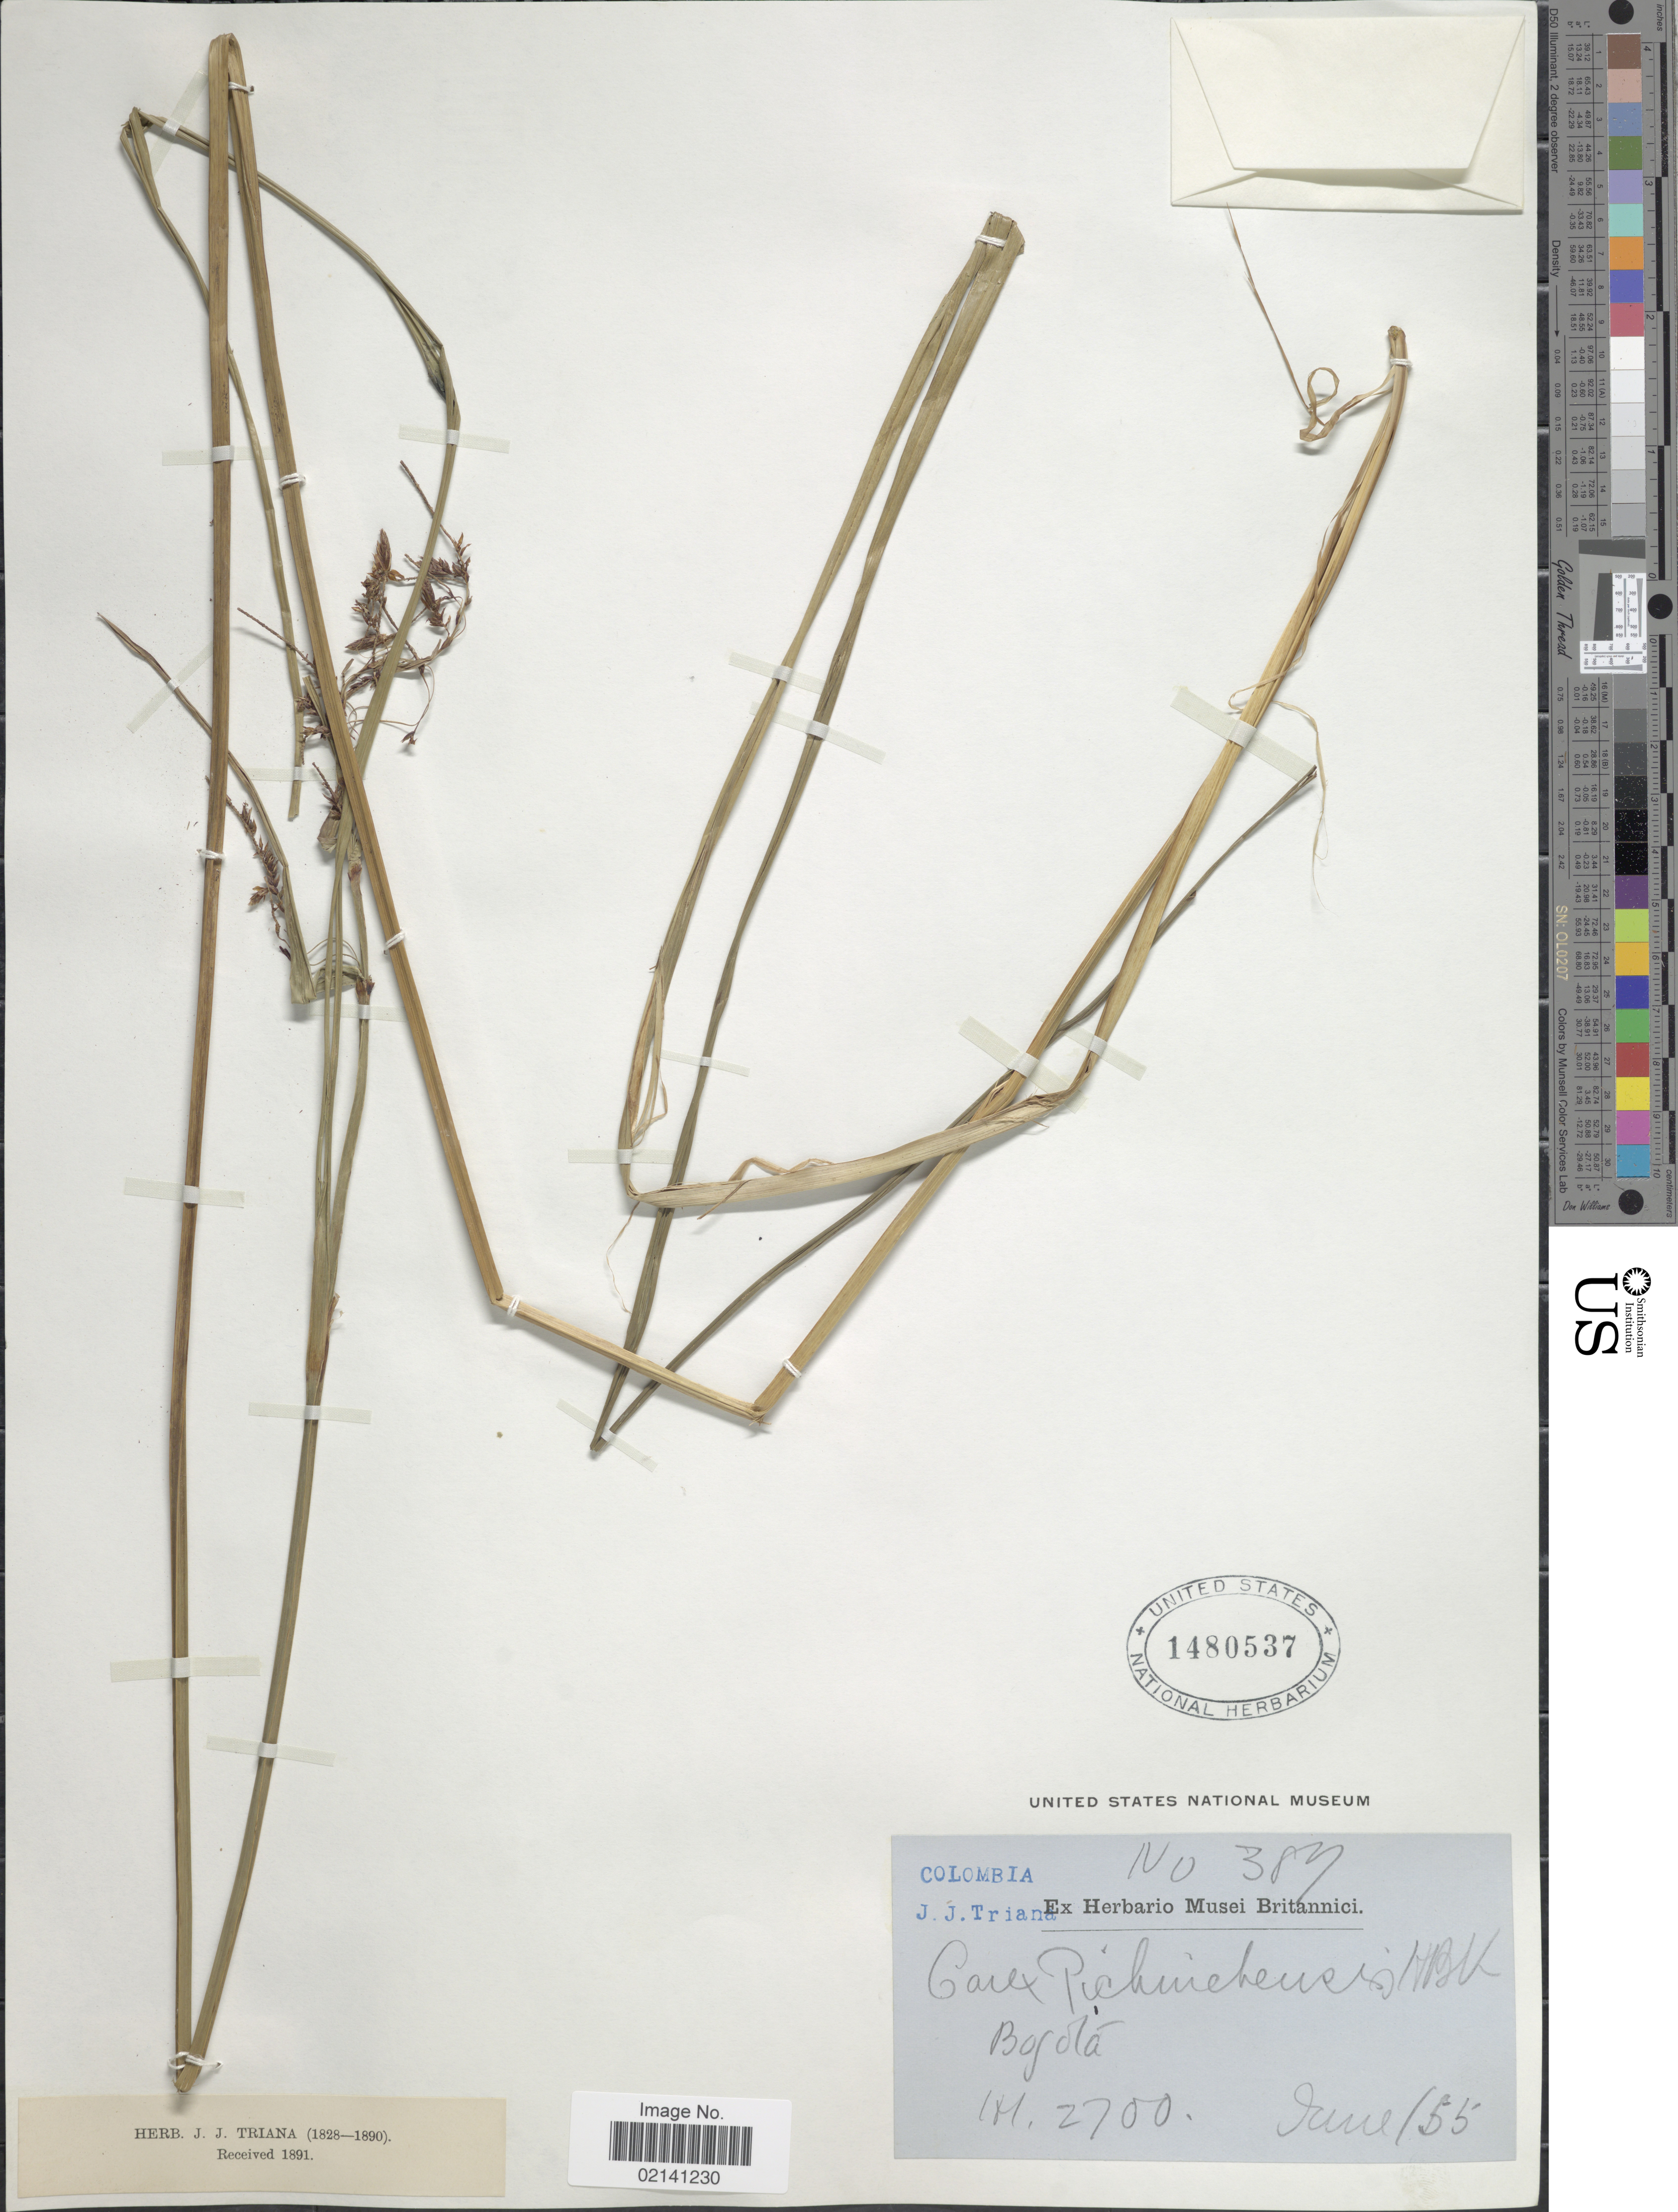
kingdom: Plantae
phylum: Tracheophyta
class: Liliopsida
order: Poales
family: Cyperaceae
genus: Carex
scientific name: Carex sp.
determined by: Jimnéz-Mejias, Pedro, (UPOS), Universidad Pablo de Olavide (SPAIN)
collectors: J. J. Triana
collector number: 387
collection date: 1855-06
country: Colombia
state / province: Bogota D.C.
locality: Bogota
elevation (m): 2700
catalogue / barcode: US 1480537